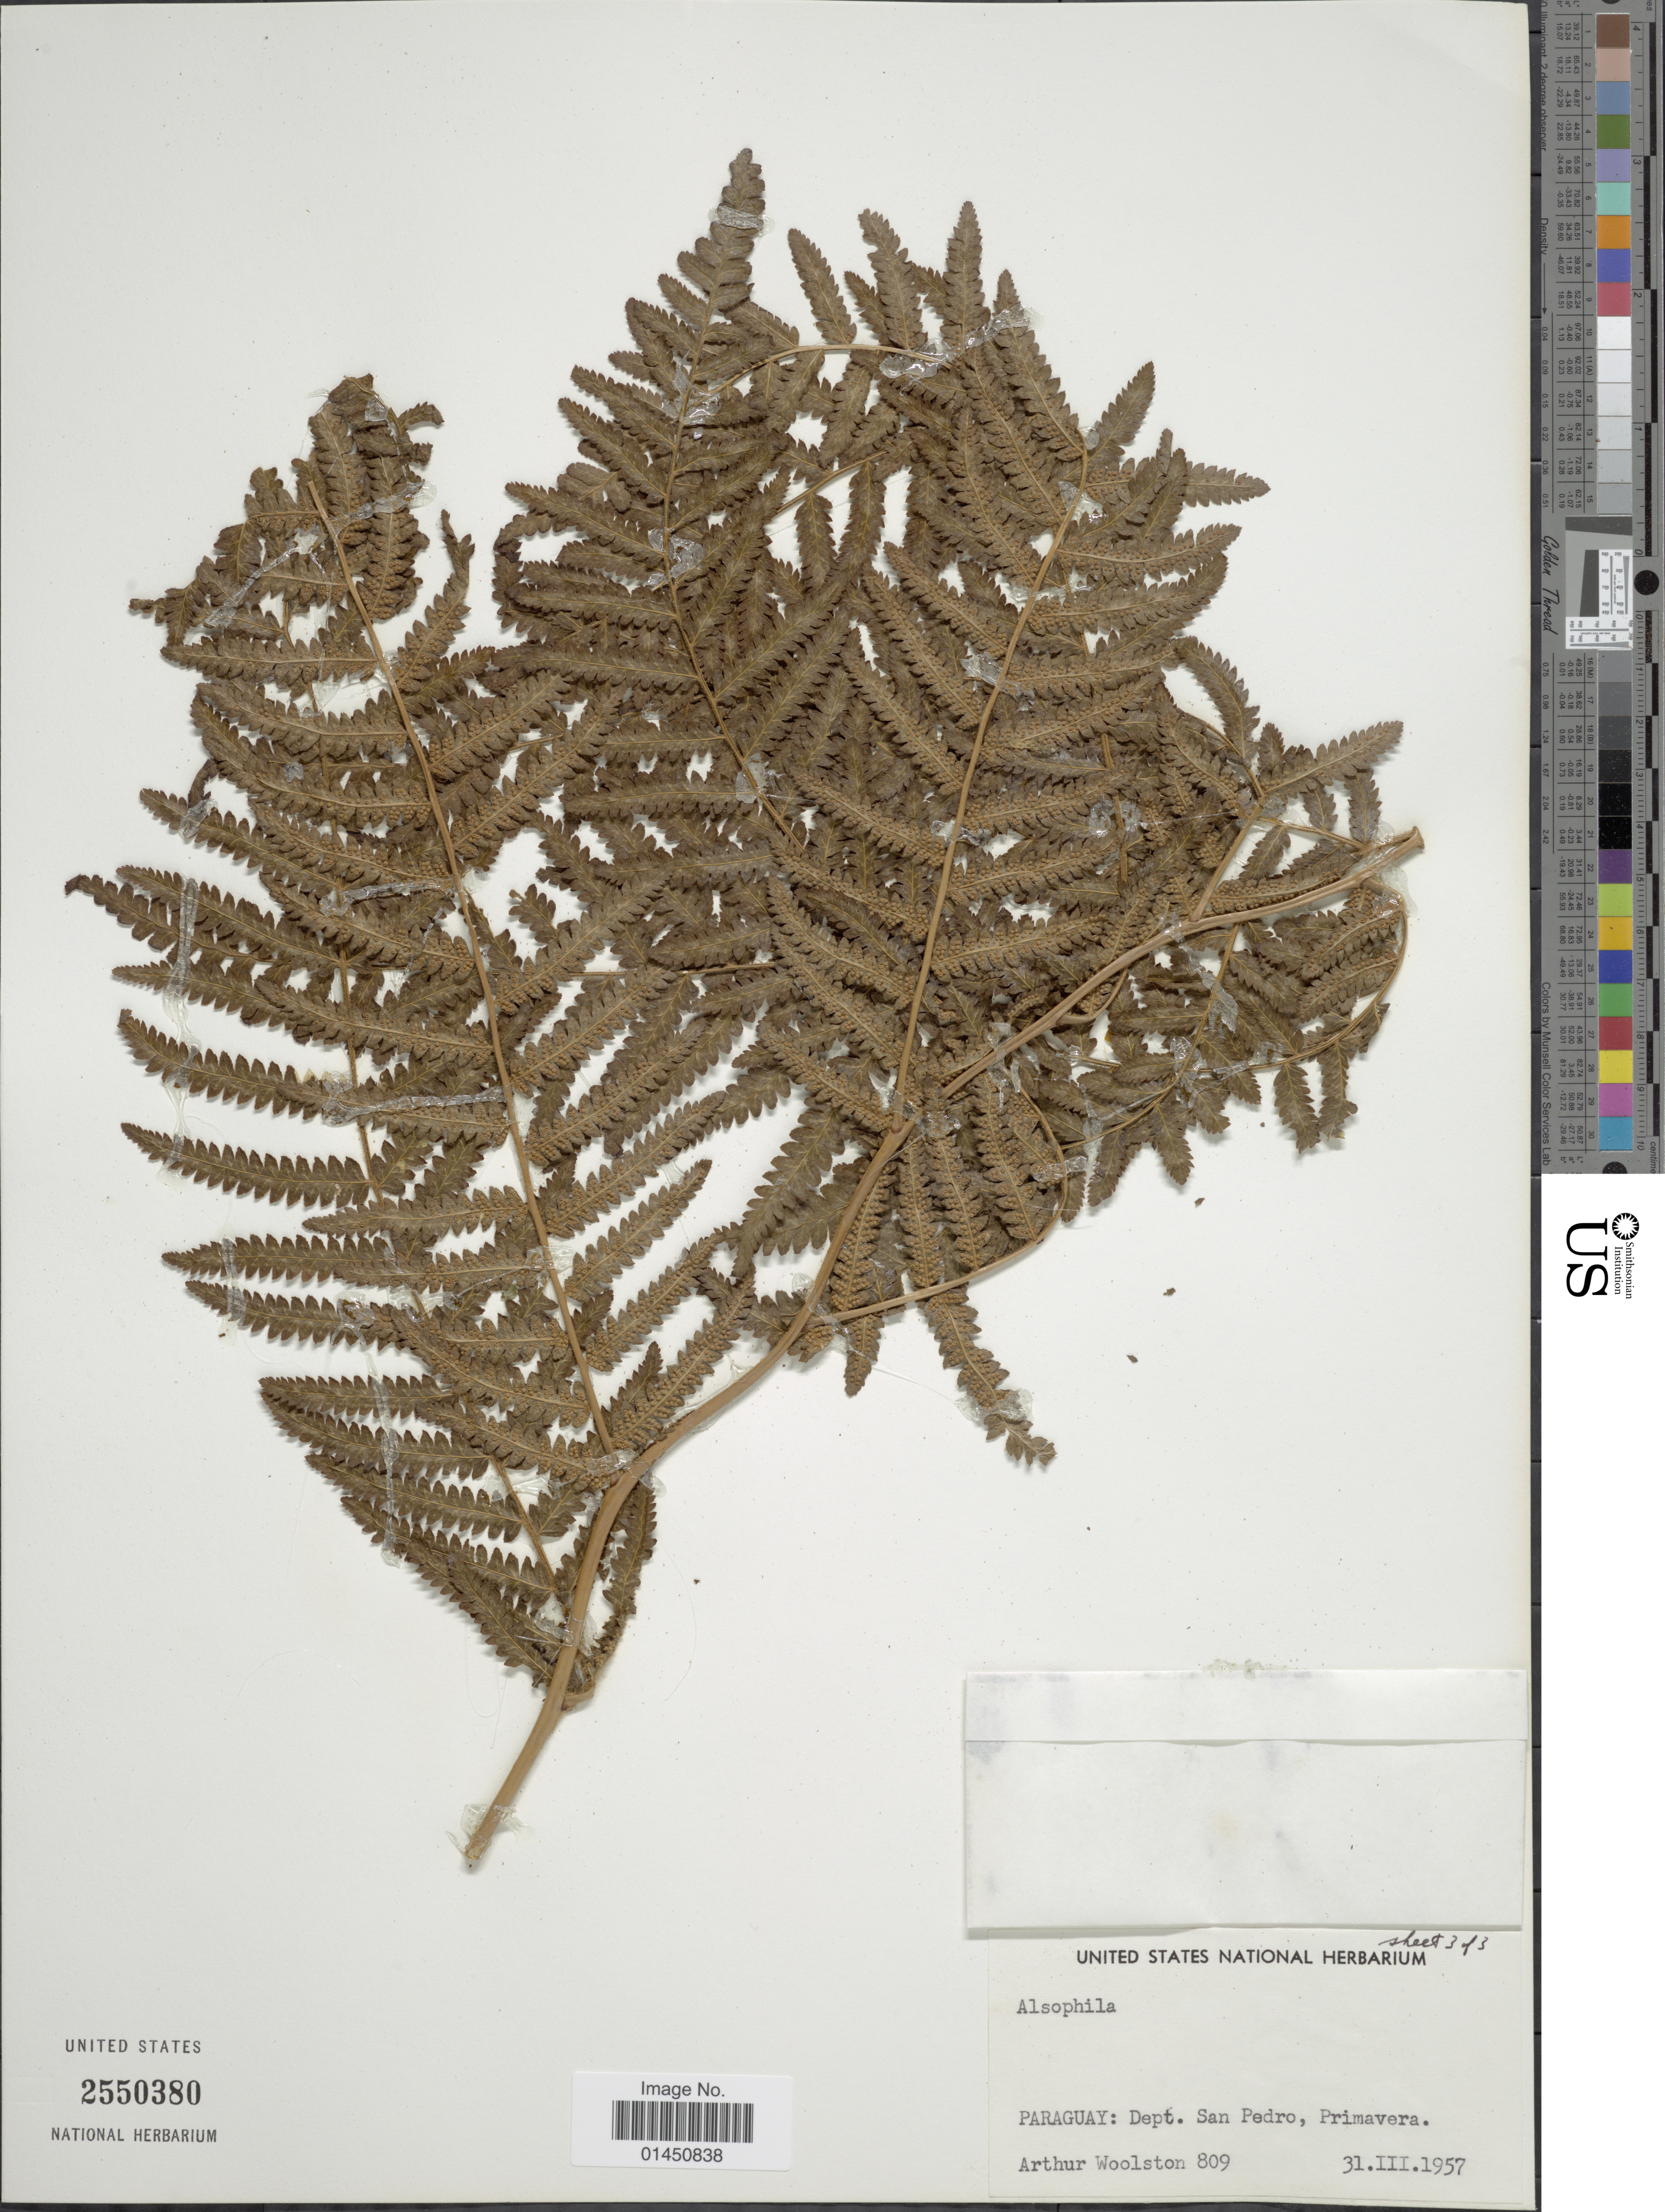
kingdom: Plantae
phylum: Tracheophyta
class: Polypodiopsida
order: Cyatheales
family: Cyatheaceae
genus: Cyathea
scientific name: Cyathea atrovirens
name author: (Lanapd. & Fisch.) Domin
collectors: A. L. Woolston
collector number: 809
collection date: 1957-03-31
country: Paraguay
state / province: San Pedro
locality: Primavera.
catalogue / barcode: US 2550380